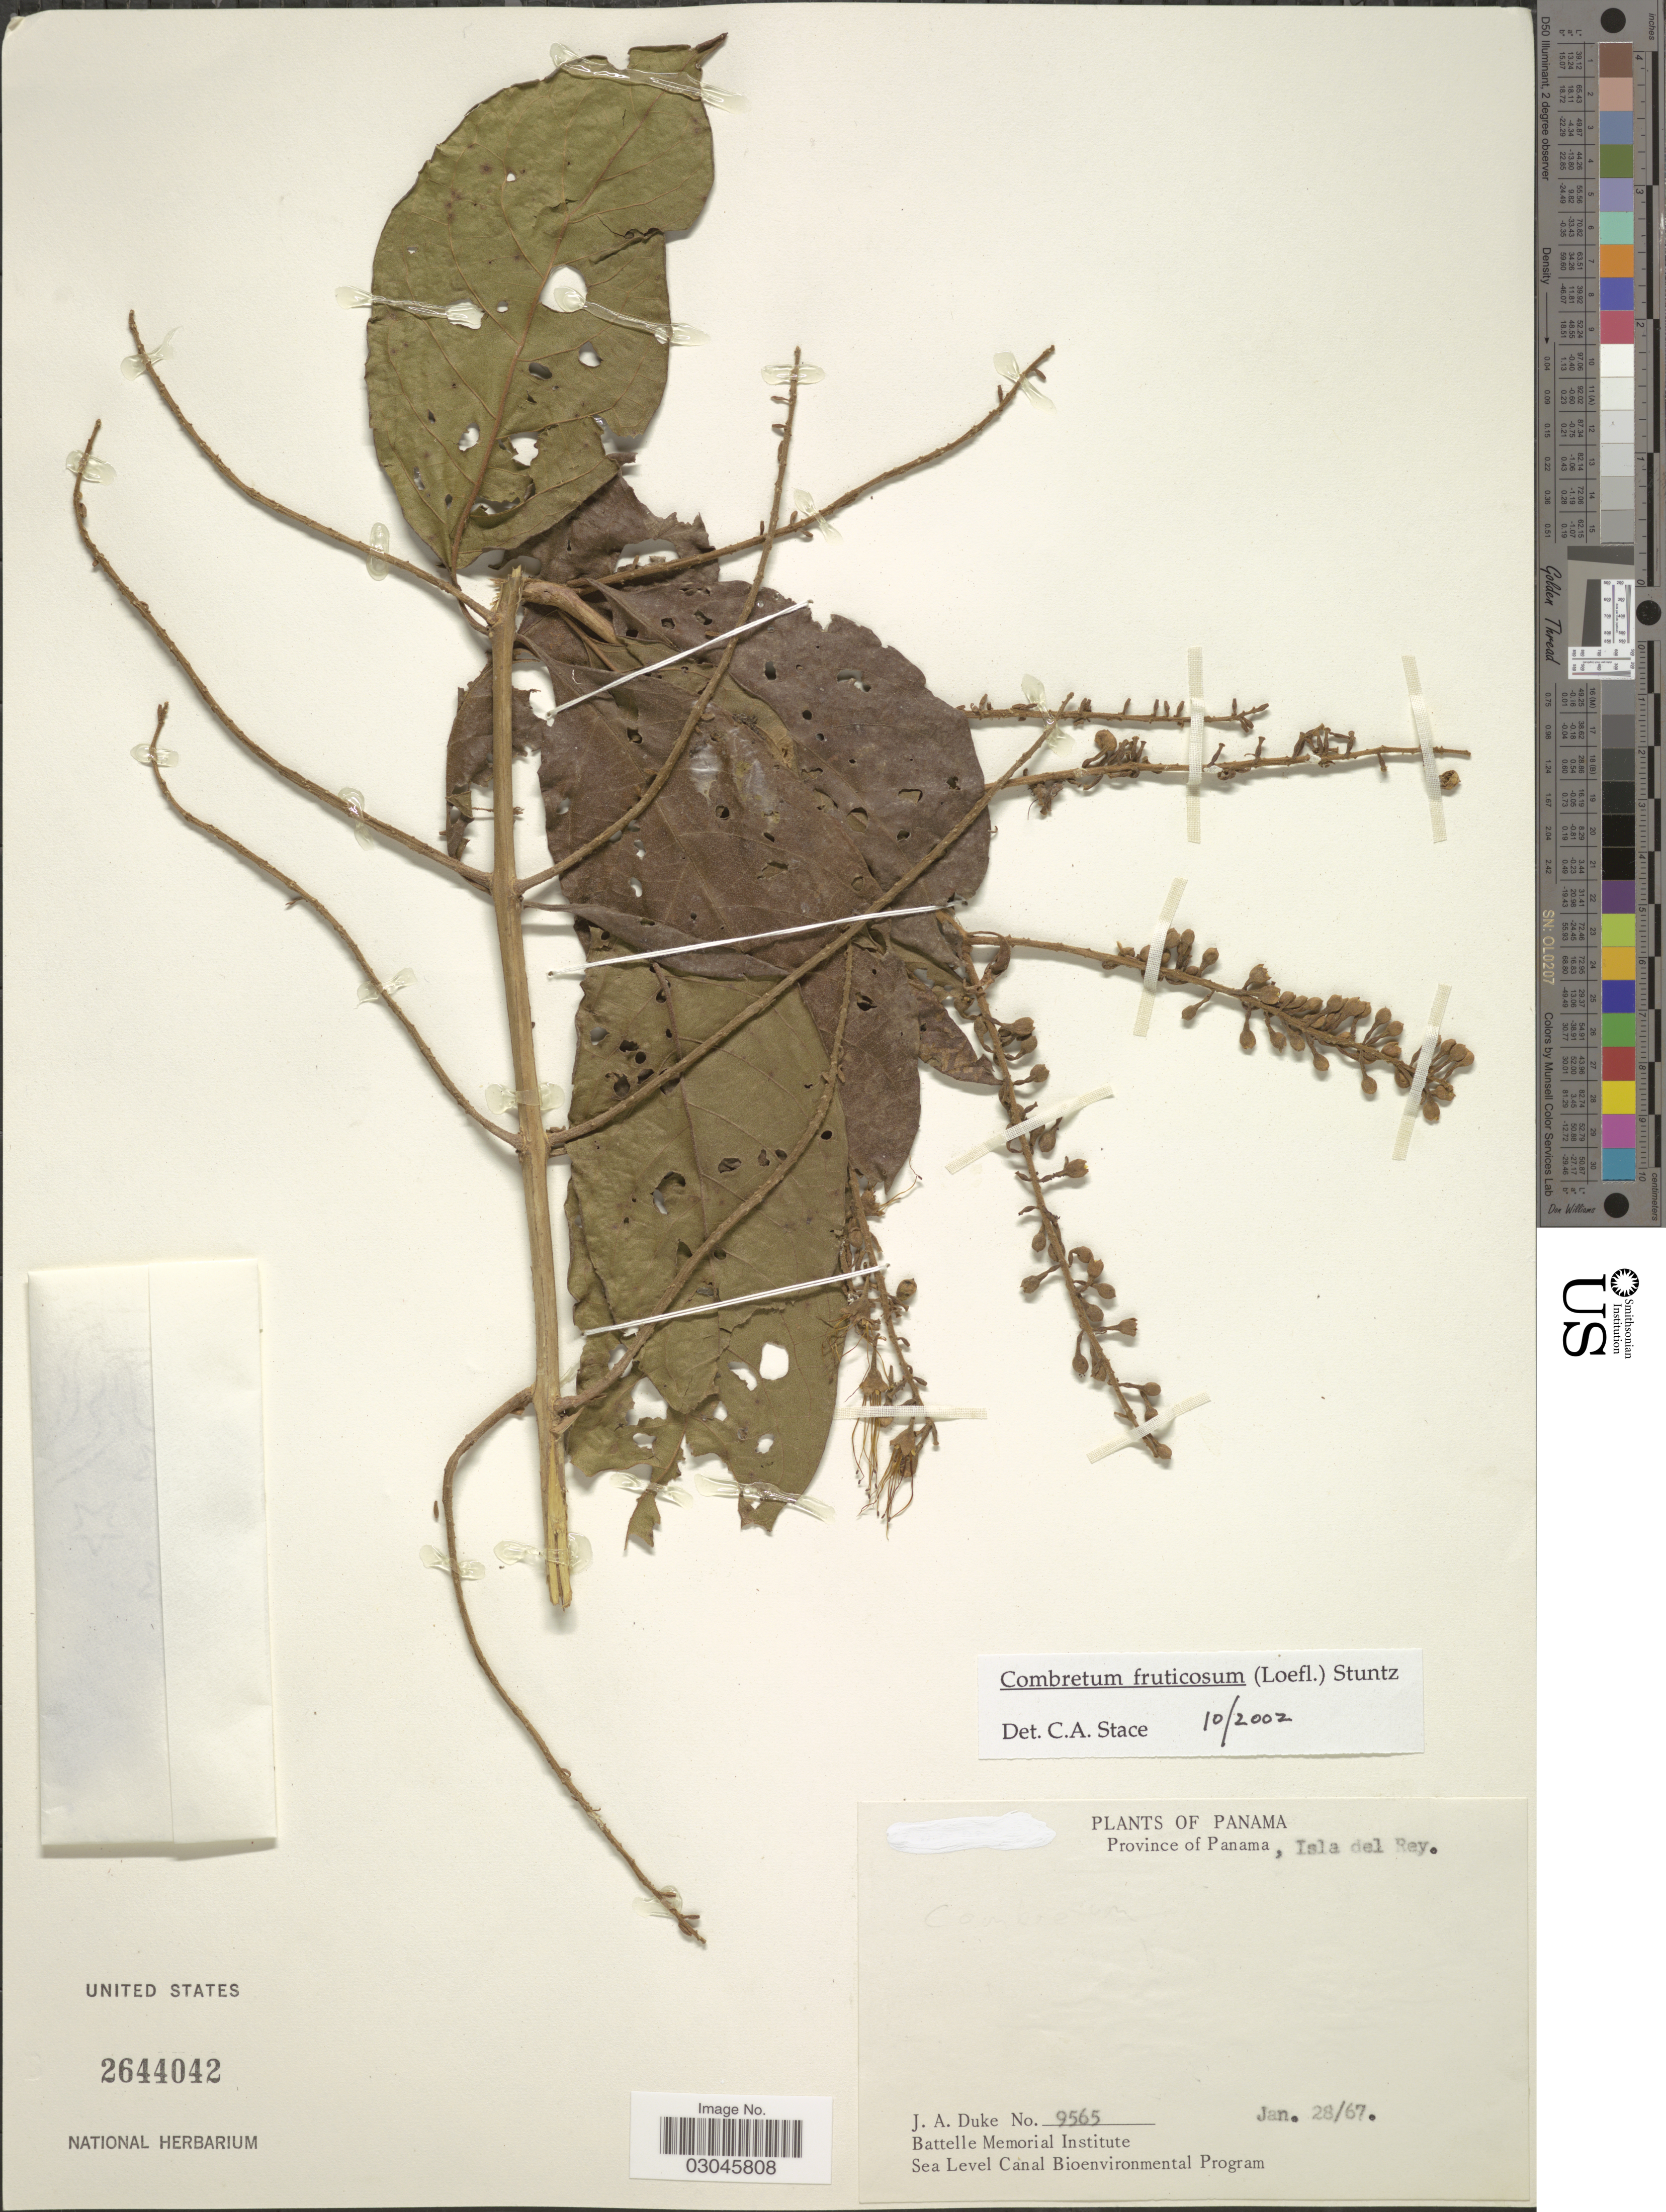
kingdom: Plantae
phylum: Tracheophyta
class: Magnoliopsida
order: Myrtales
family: Combretaceae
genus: Combretum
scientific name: Combretum fruticosum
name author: (Loefl.) Stuntz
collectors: J. A. Duke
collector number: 9565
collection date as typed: Transcribed d/m/y: 28/1/67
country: Panama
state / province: Panamá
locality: Isla del Rey.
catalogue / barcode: US 2644042